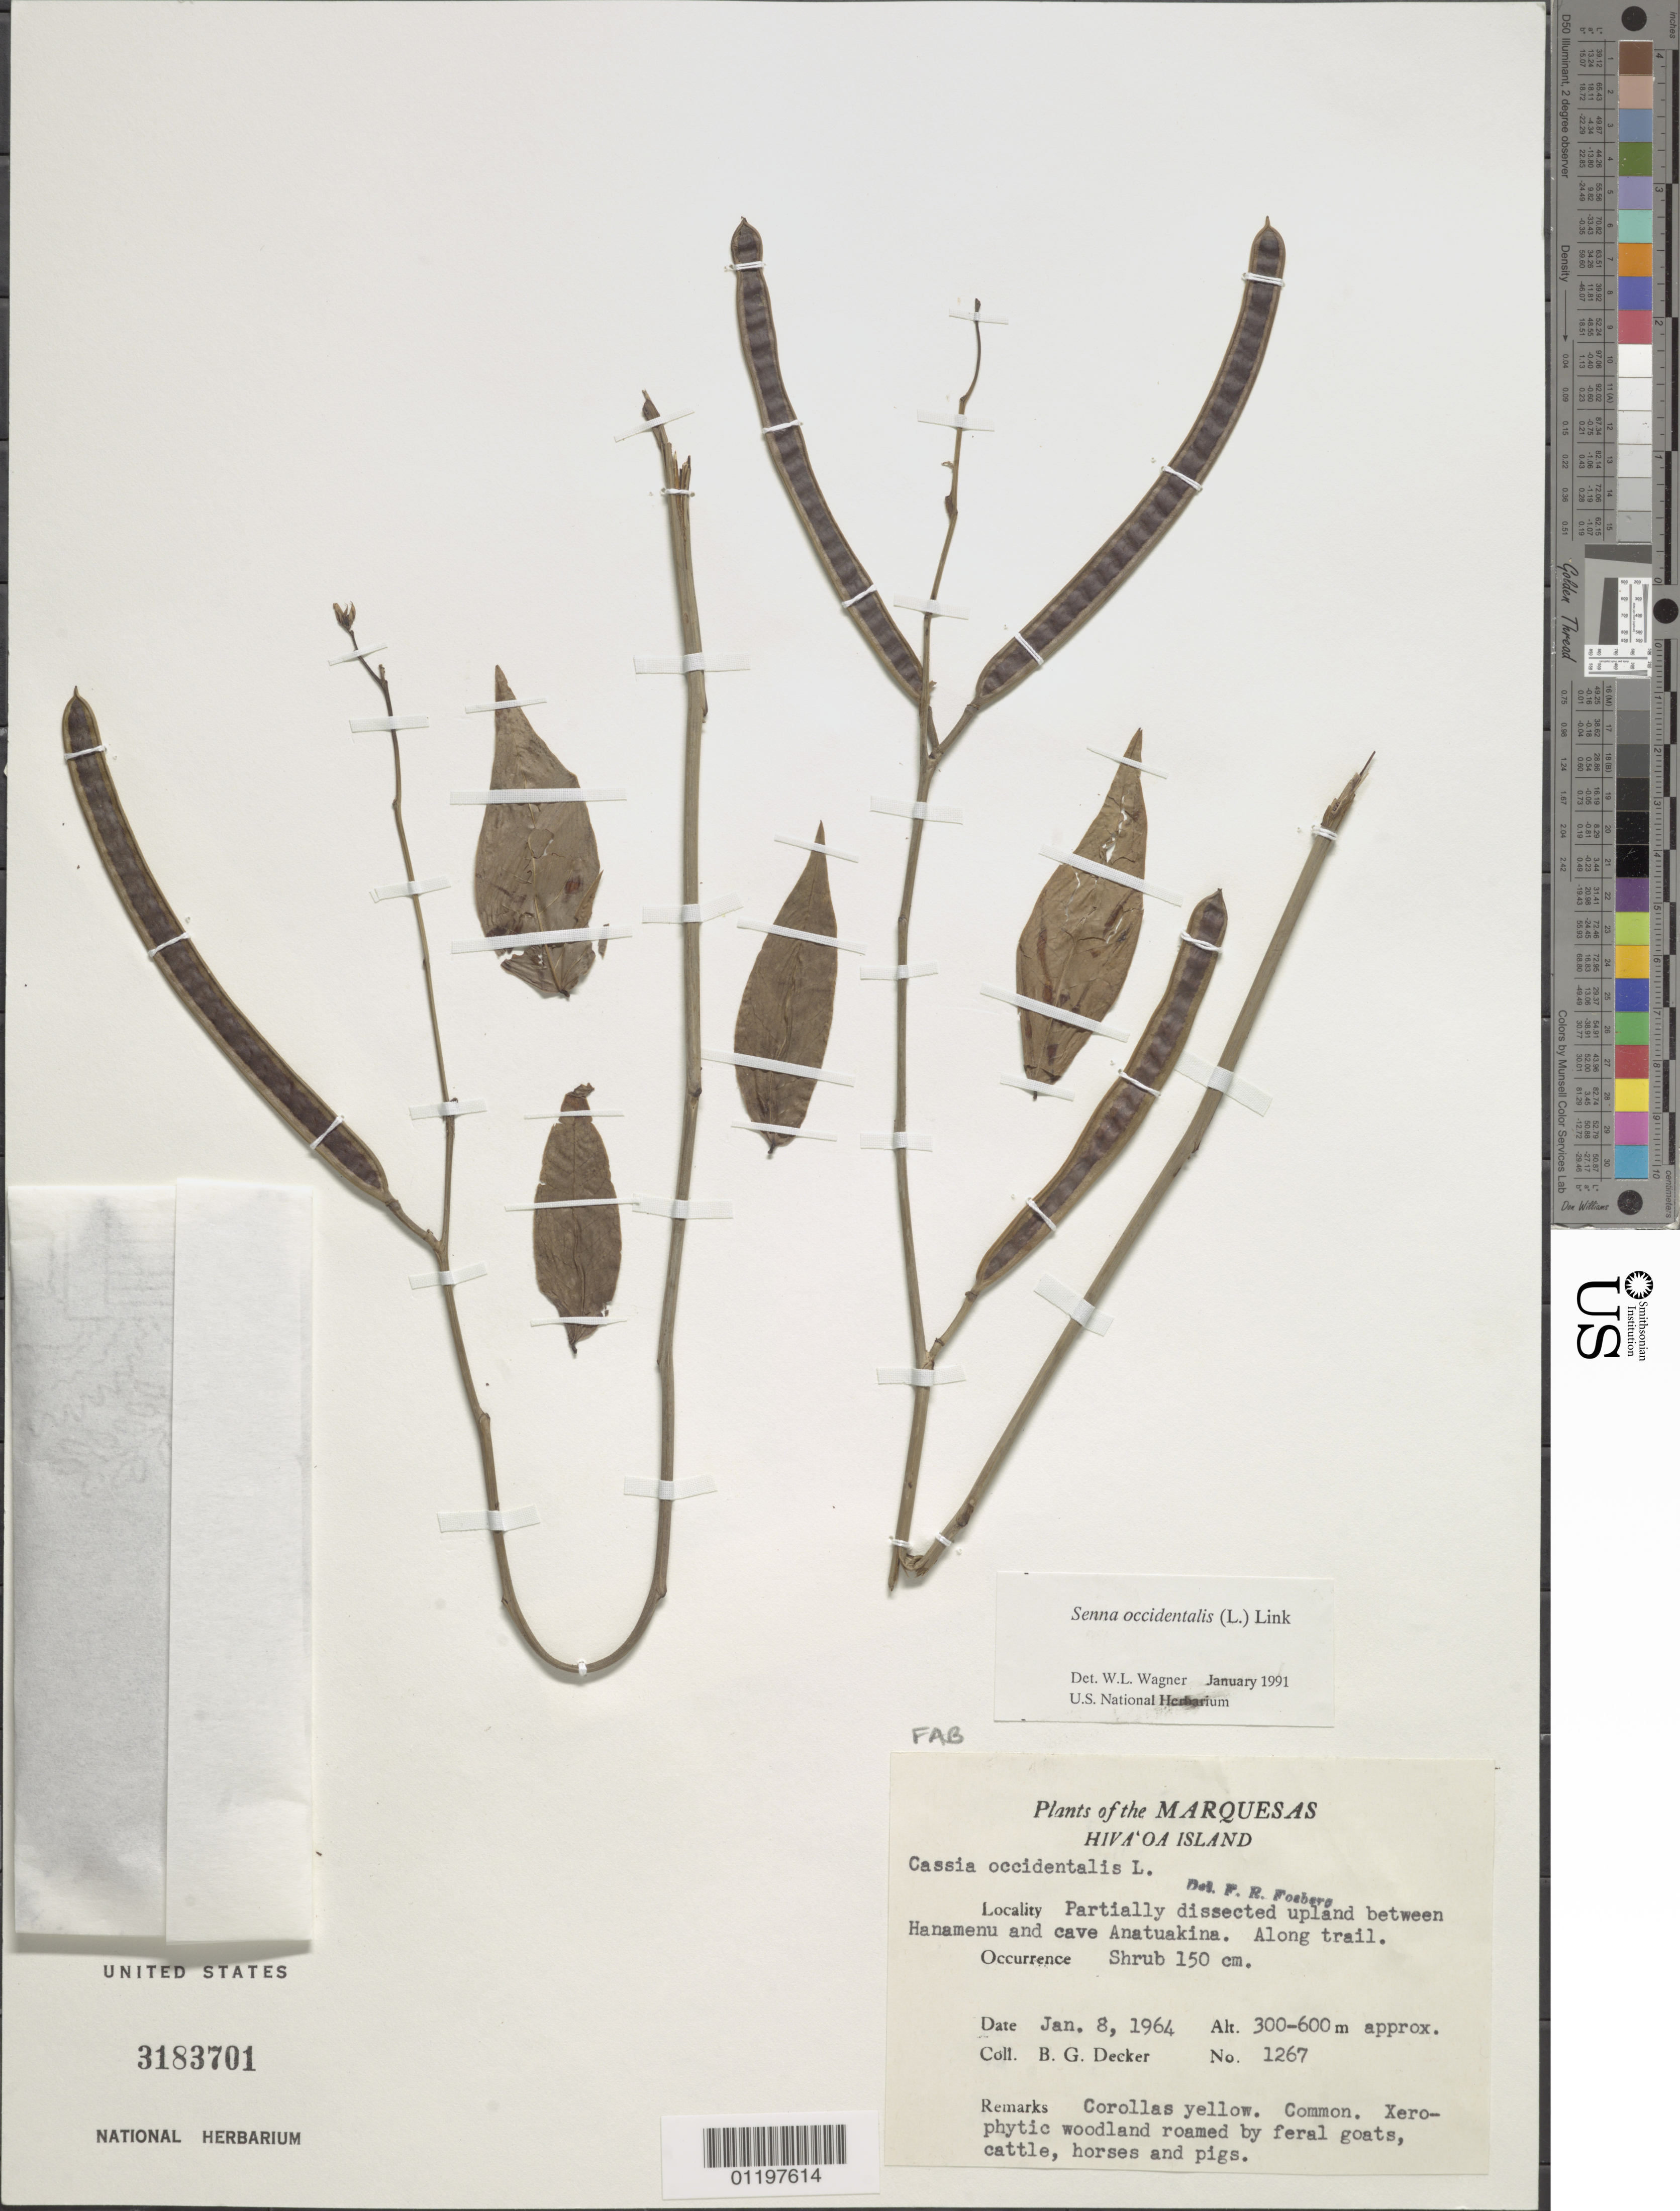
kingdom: Plantae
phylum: Tracheophyta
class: Magnoliopsida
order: Fabales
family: Fabaceae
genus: Senna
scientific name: Senna occidentalis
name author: (L.) Link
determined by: Wagner, W. L., (BOT), Smithsonian Institution - National Museum of Natural History (UNITED STATES)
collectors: B. G. Decker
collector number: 1267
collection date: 1964-01-08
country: French Polynesia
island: Hiva Oa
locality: partially dissected upland between Hanamenu and cave Anatuakina, along trail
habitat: Common. Xerophytic woodland roamed by feral goats, cattle, horses and pigs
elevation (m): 300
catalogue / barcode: US 3183701